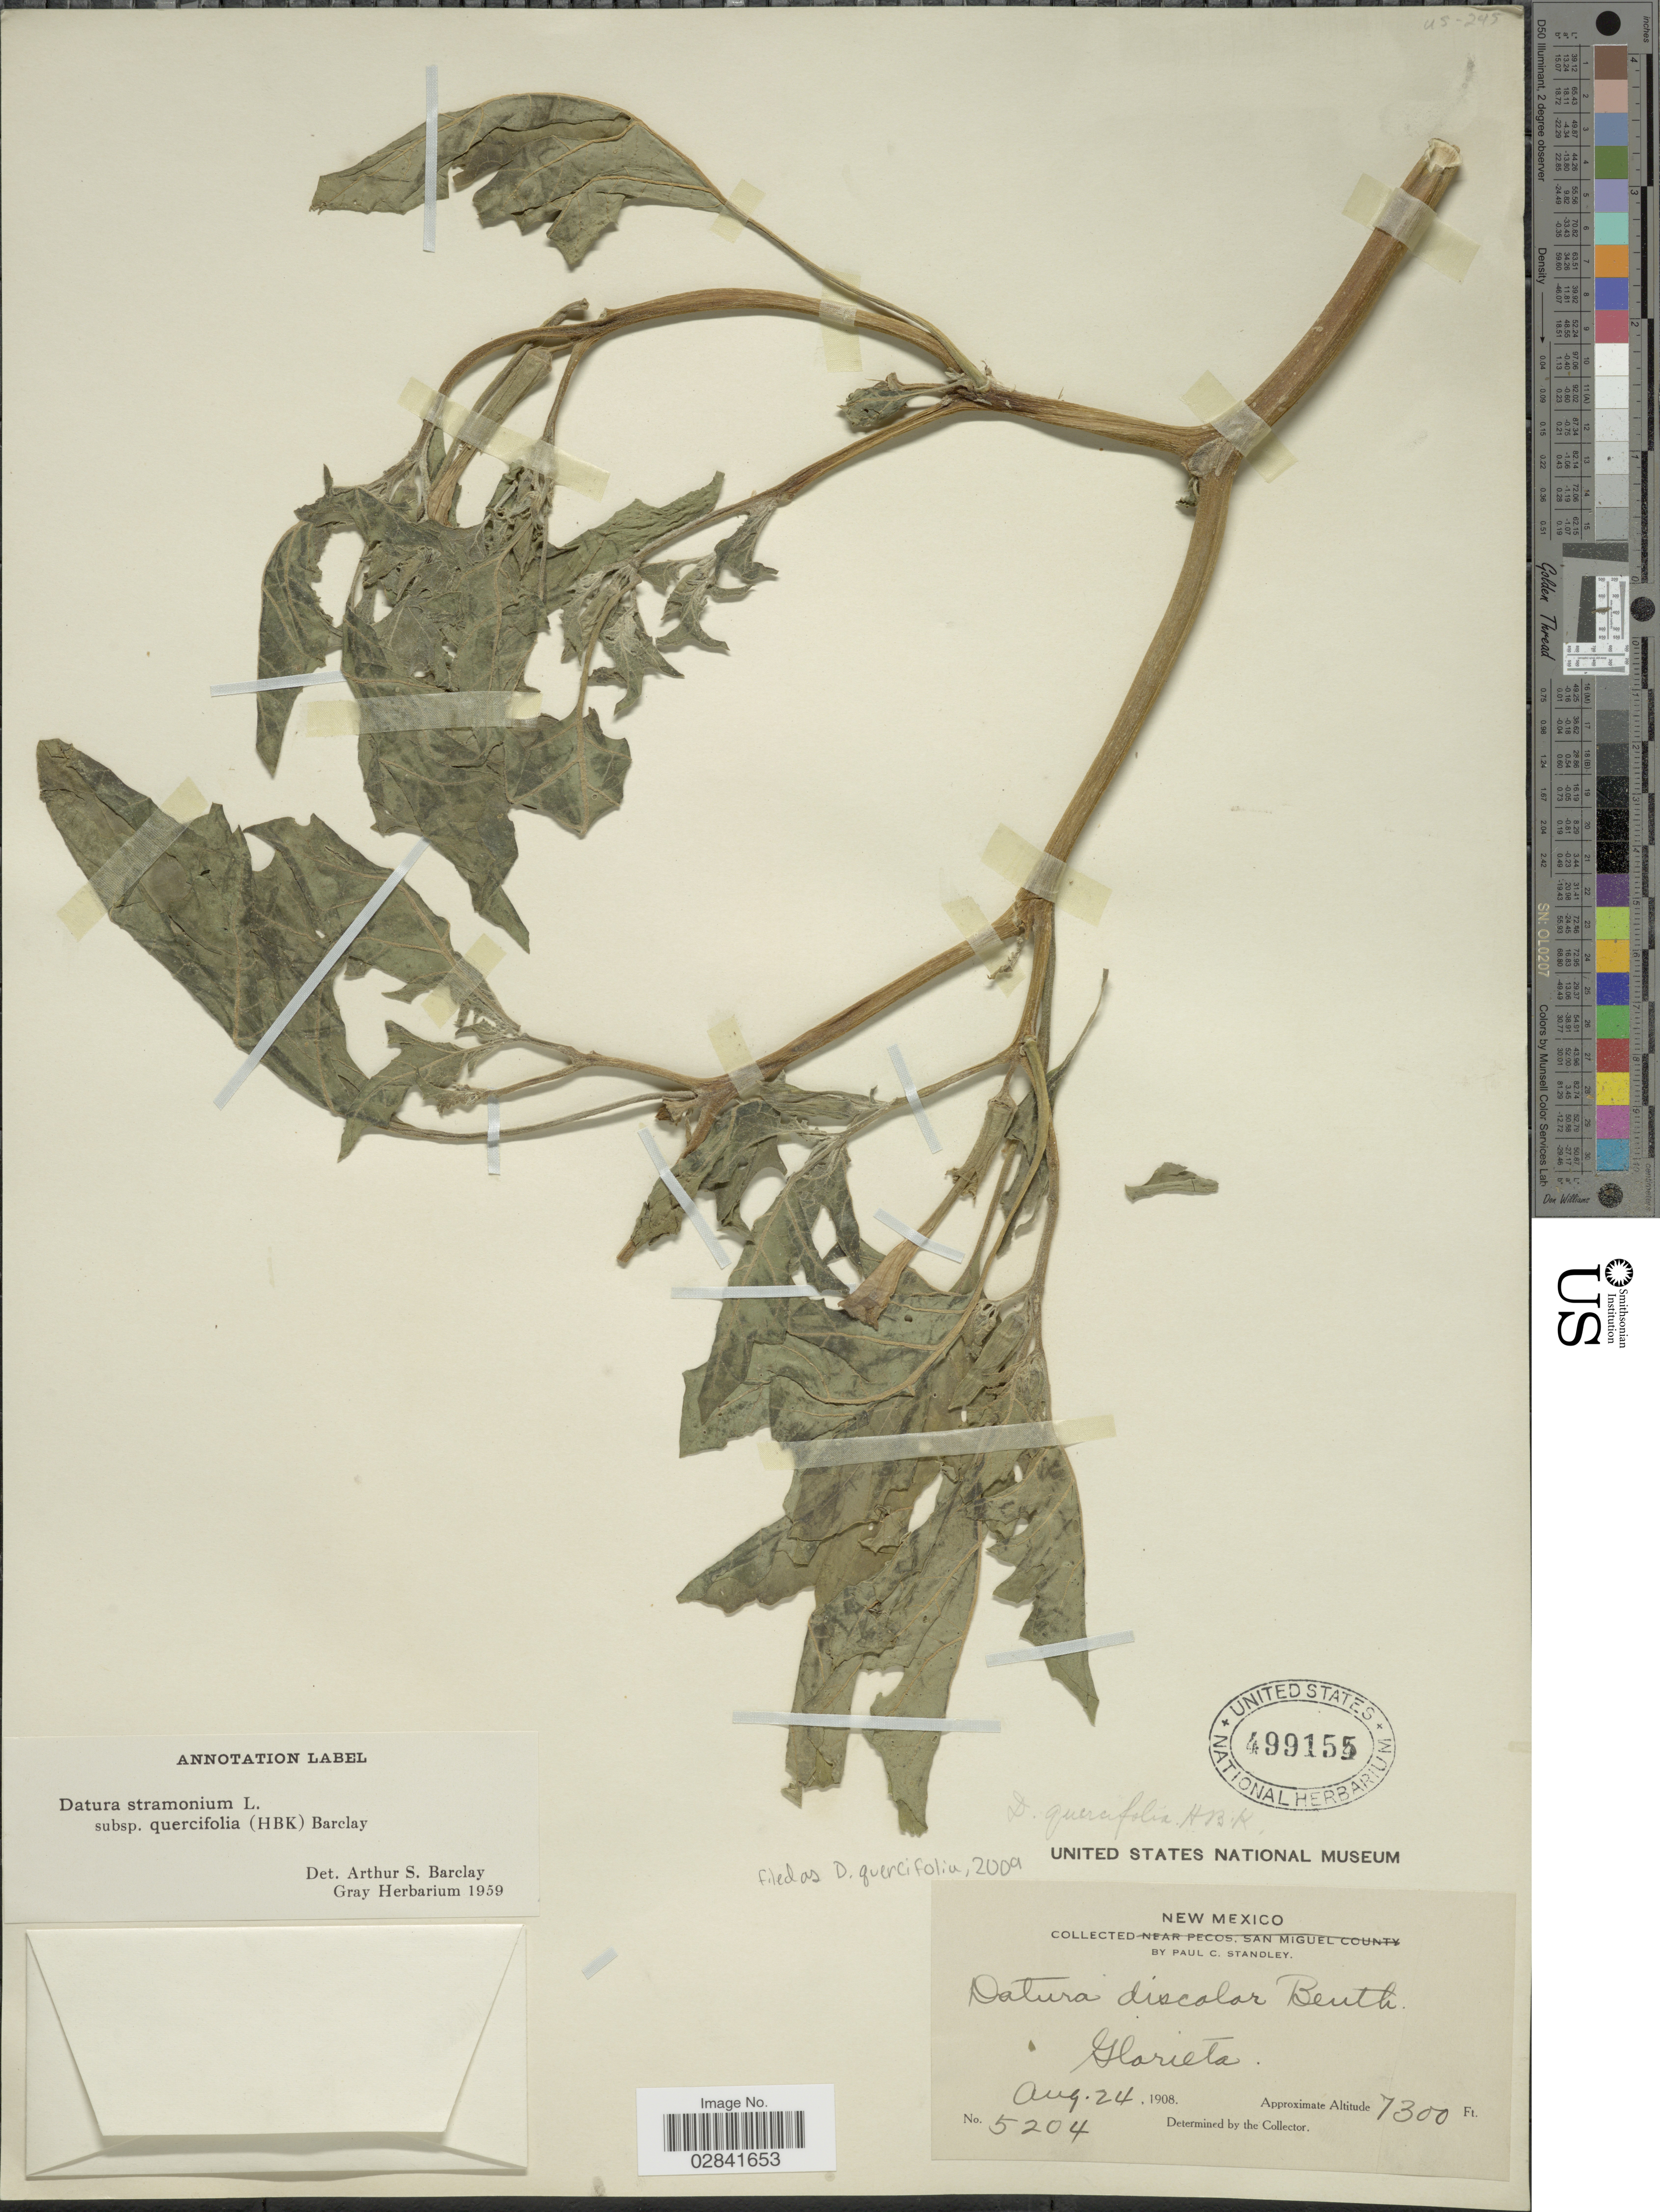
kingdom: Plantae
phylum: Tracheophyta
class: Magnoliopsida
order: Solanales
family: Solanaceae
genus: Datura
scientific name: Datura quercifolia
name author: Kunth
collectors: P. C. Standley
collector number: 5204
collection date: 1908-08-24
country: United States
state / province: New Mexico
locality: Glorieta.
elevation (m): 2225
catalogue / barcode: US 499155